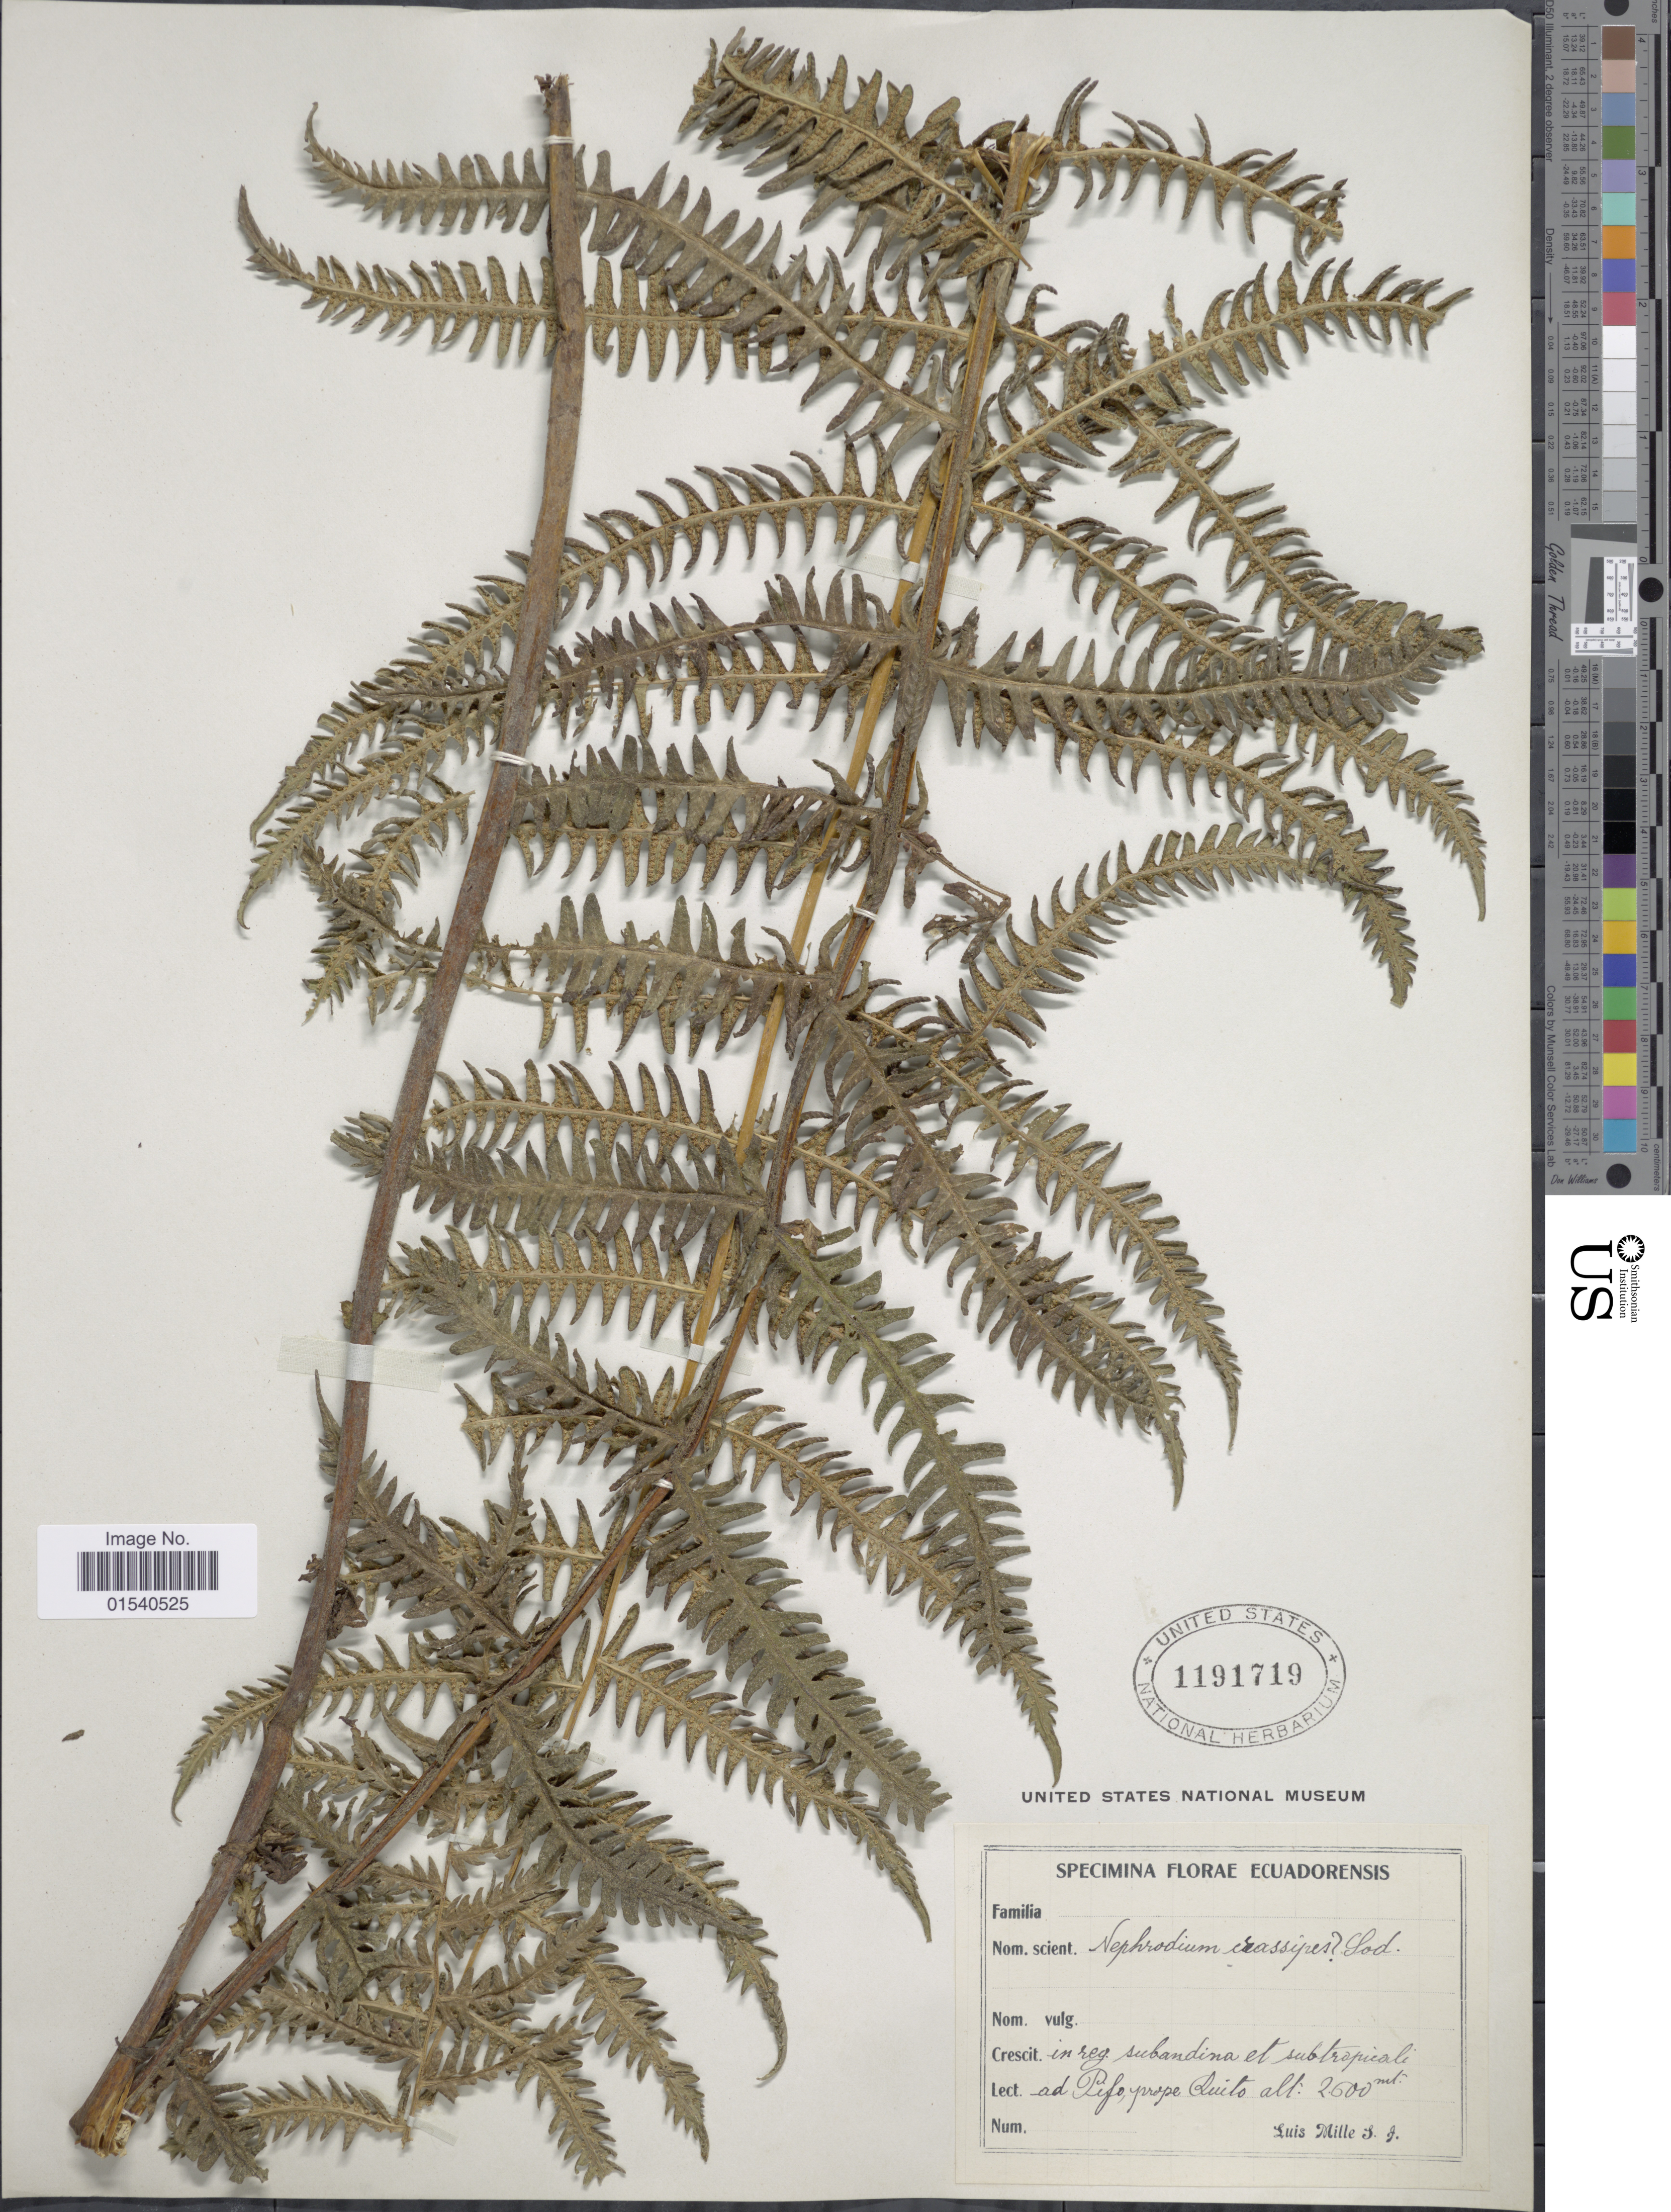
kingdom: Plantae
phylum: Tracheophyta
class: Polypodiopsida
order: Polypodiales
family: Thelypteridaceae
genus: Amauropelta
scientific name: Amauropelta pachyrachis (Kunze) comb. nov., ined 2015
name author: (Kunze)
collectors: A. Mille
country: Ecuador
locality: In reg. subandina et subtropical ad Pifo, prope Quito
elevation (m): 2600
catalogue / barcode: US 1191719